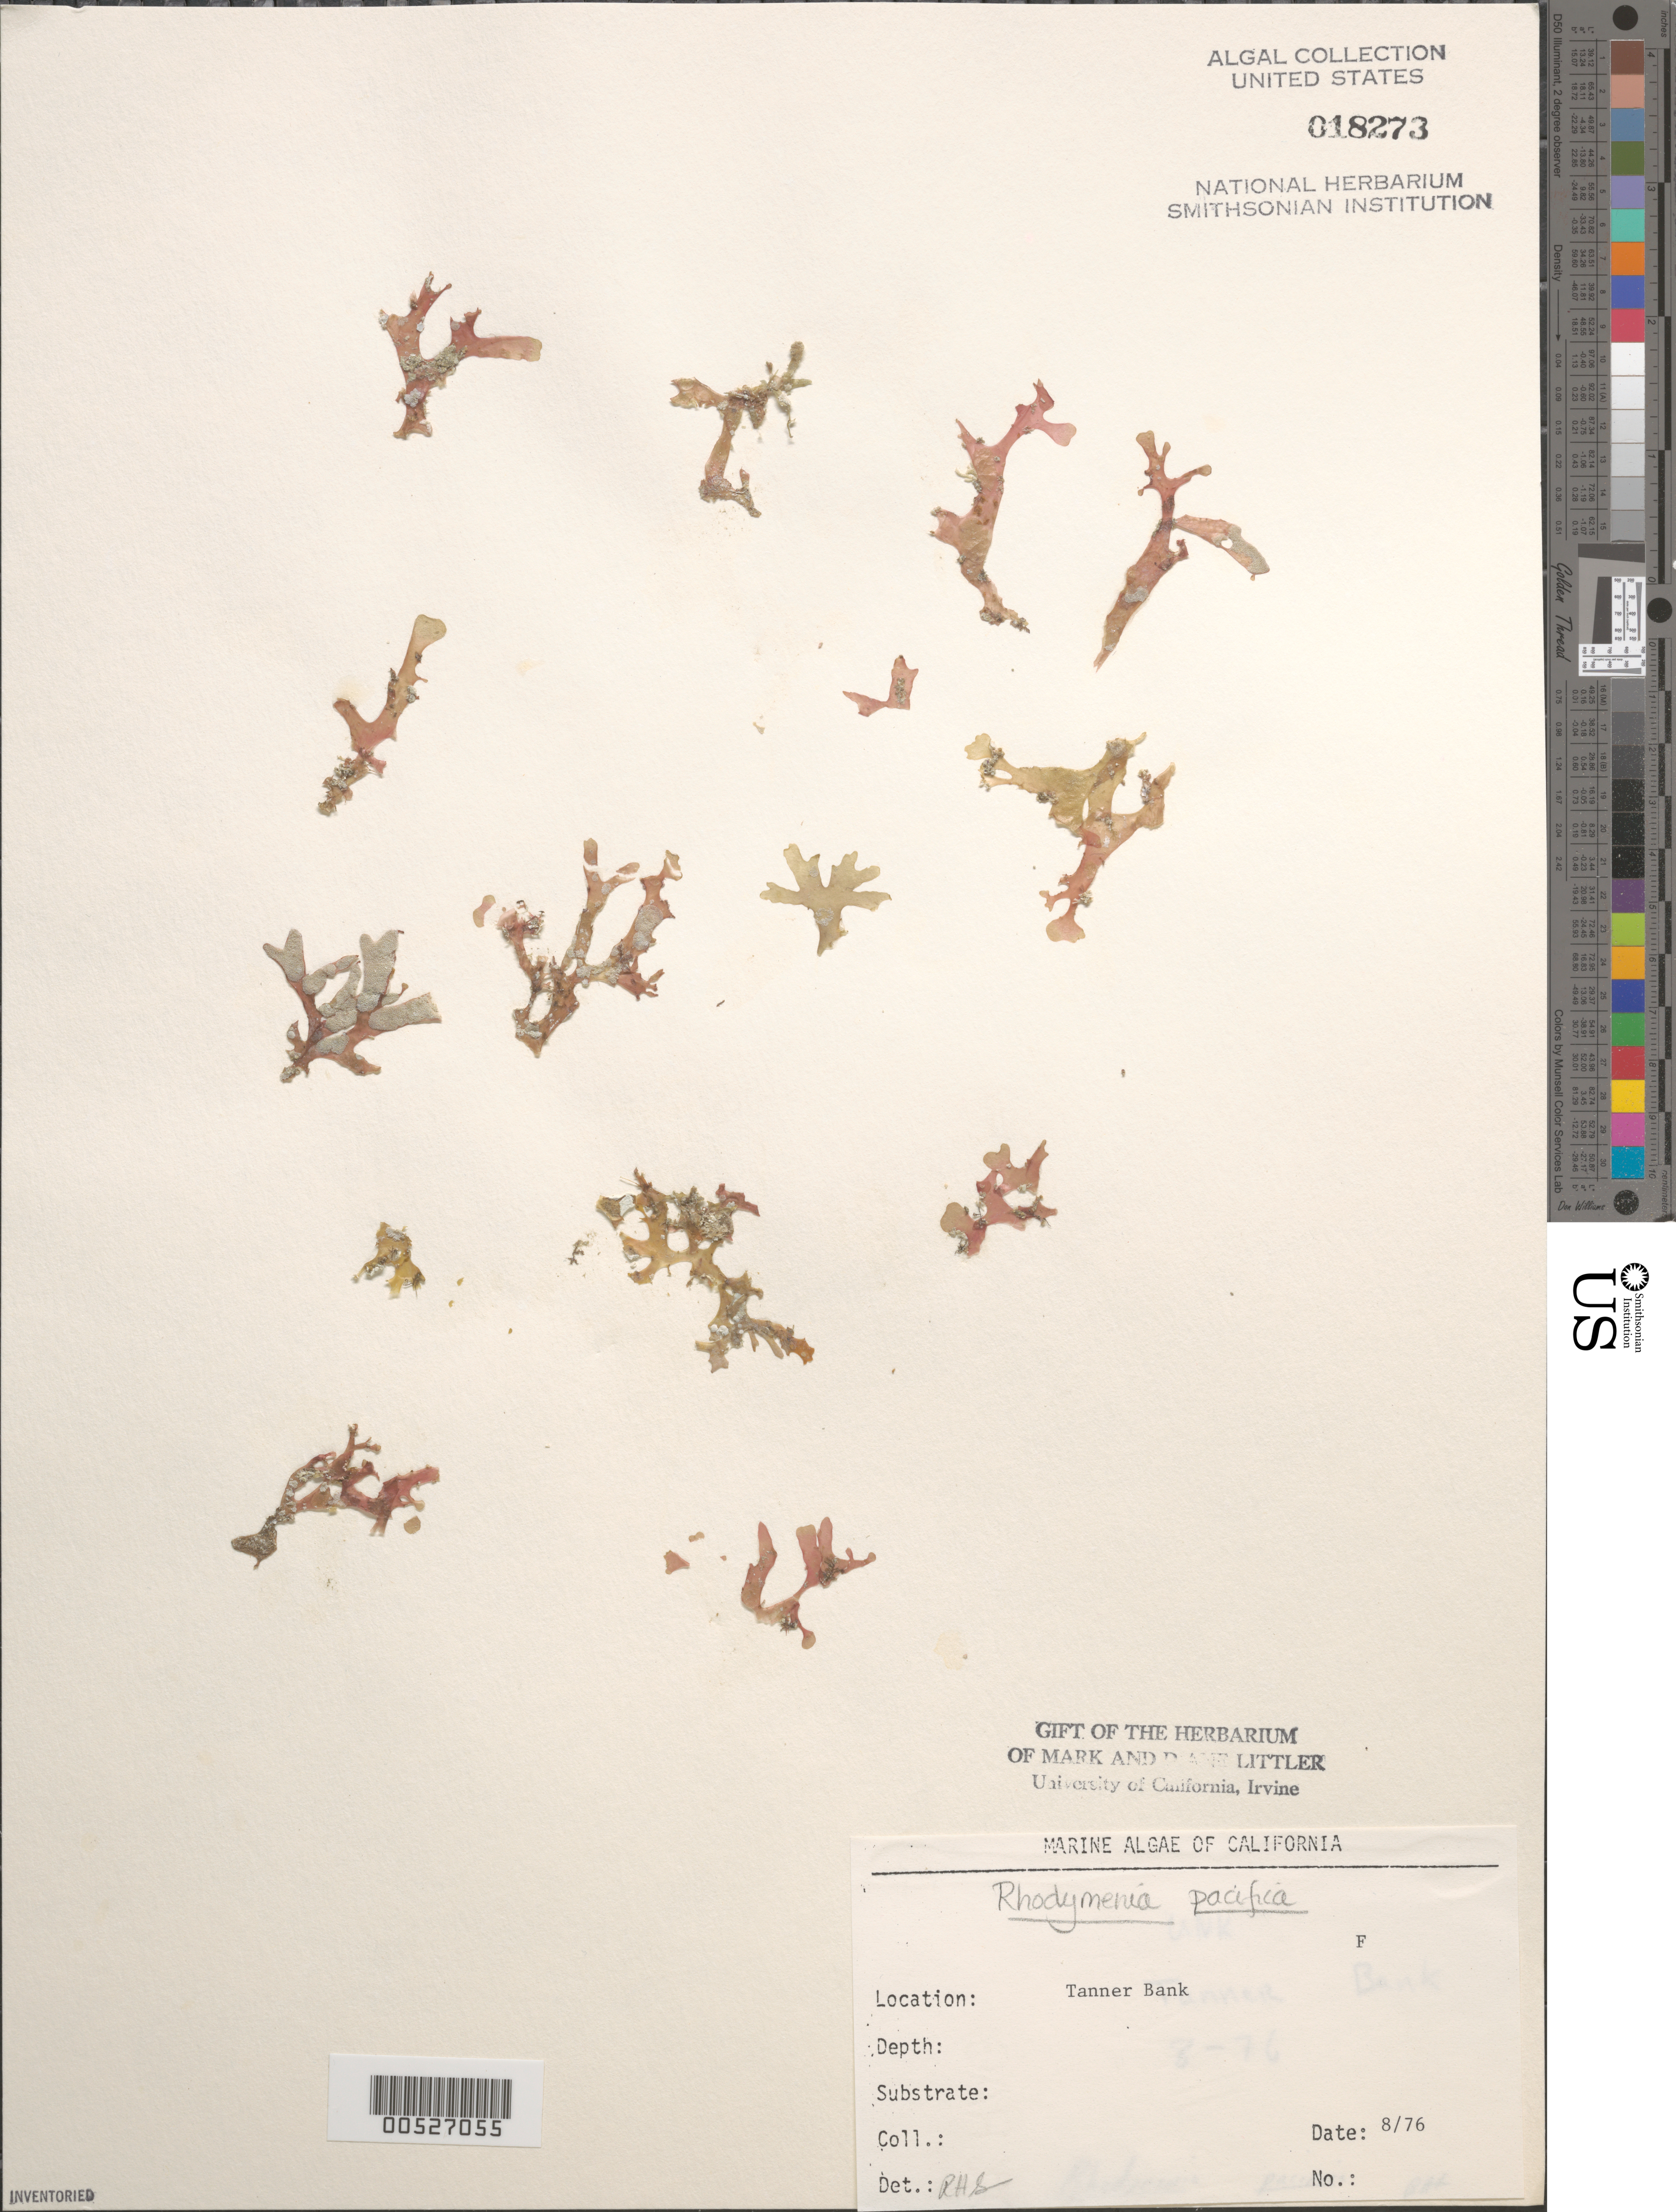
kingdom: Plantae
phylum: Rhodophyta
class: Florideophyceae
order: Rhodymeniales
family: Rhodymeniaceae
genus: Rhodymenia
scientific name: Rhodymenia pacifica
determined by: Sims, Robert H.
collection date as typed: Aug 1976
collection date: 1976-08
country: United States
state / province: California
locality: Tanner Bank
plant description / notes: BLM-SOCALBIGHT Rocky Intertidal Survey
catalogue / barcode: US 18273